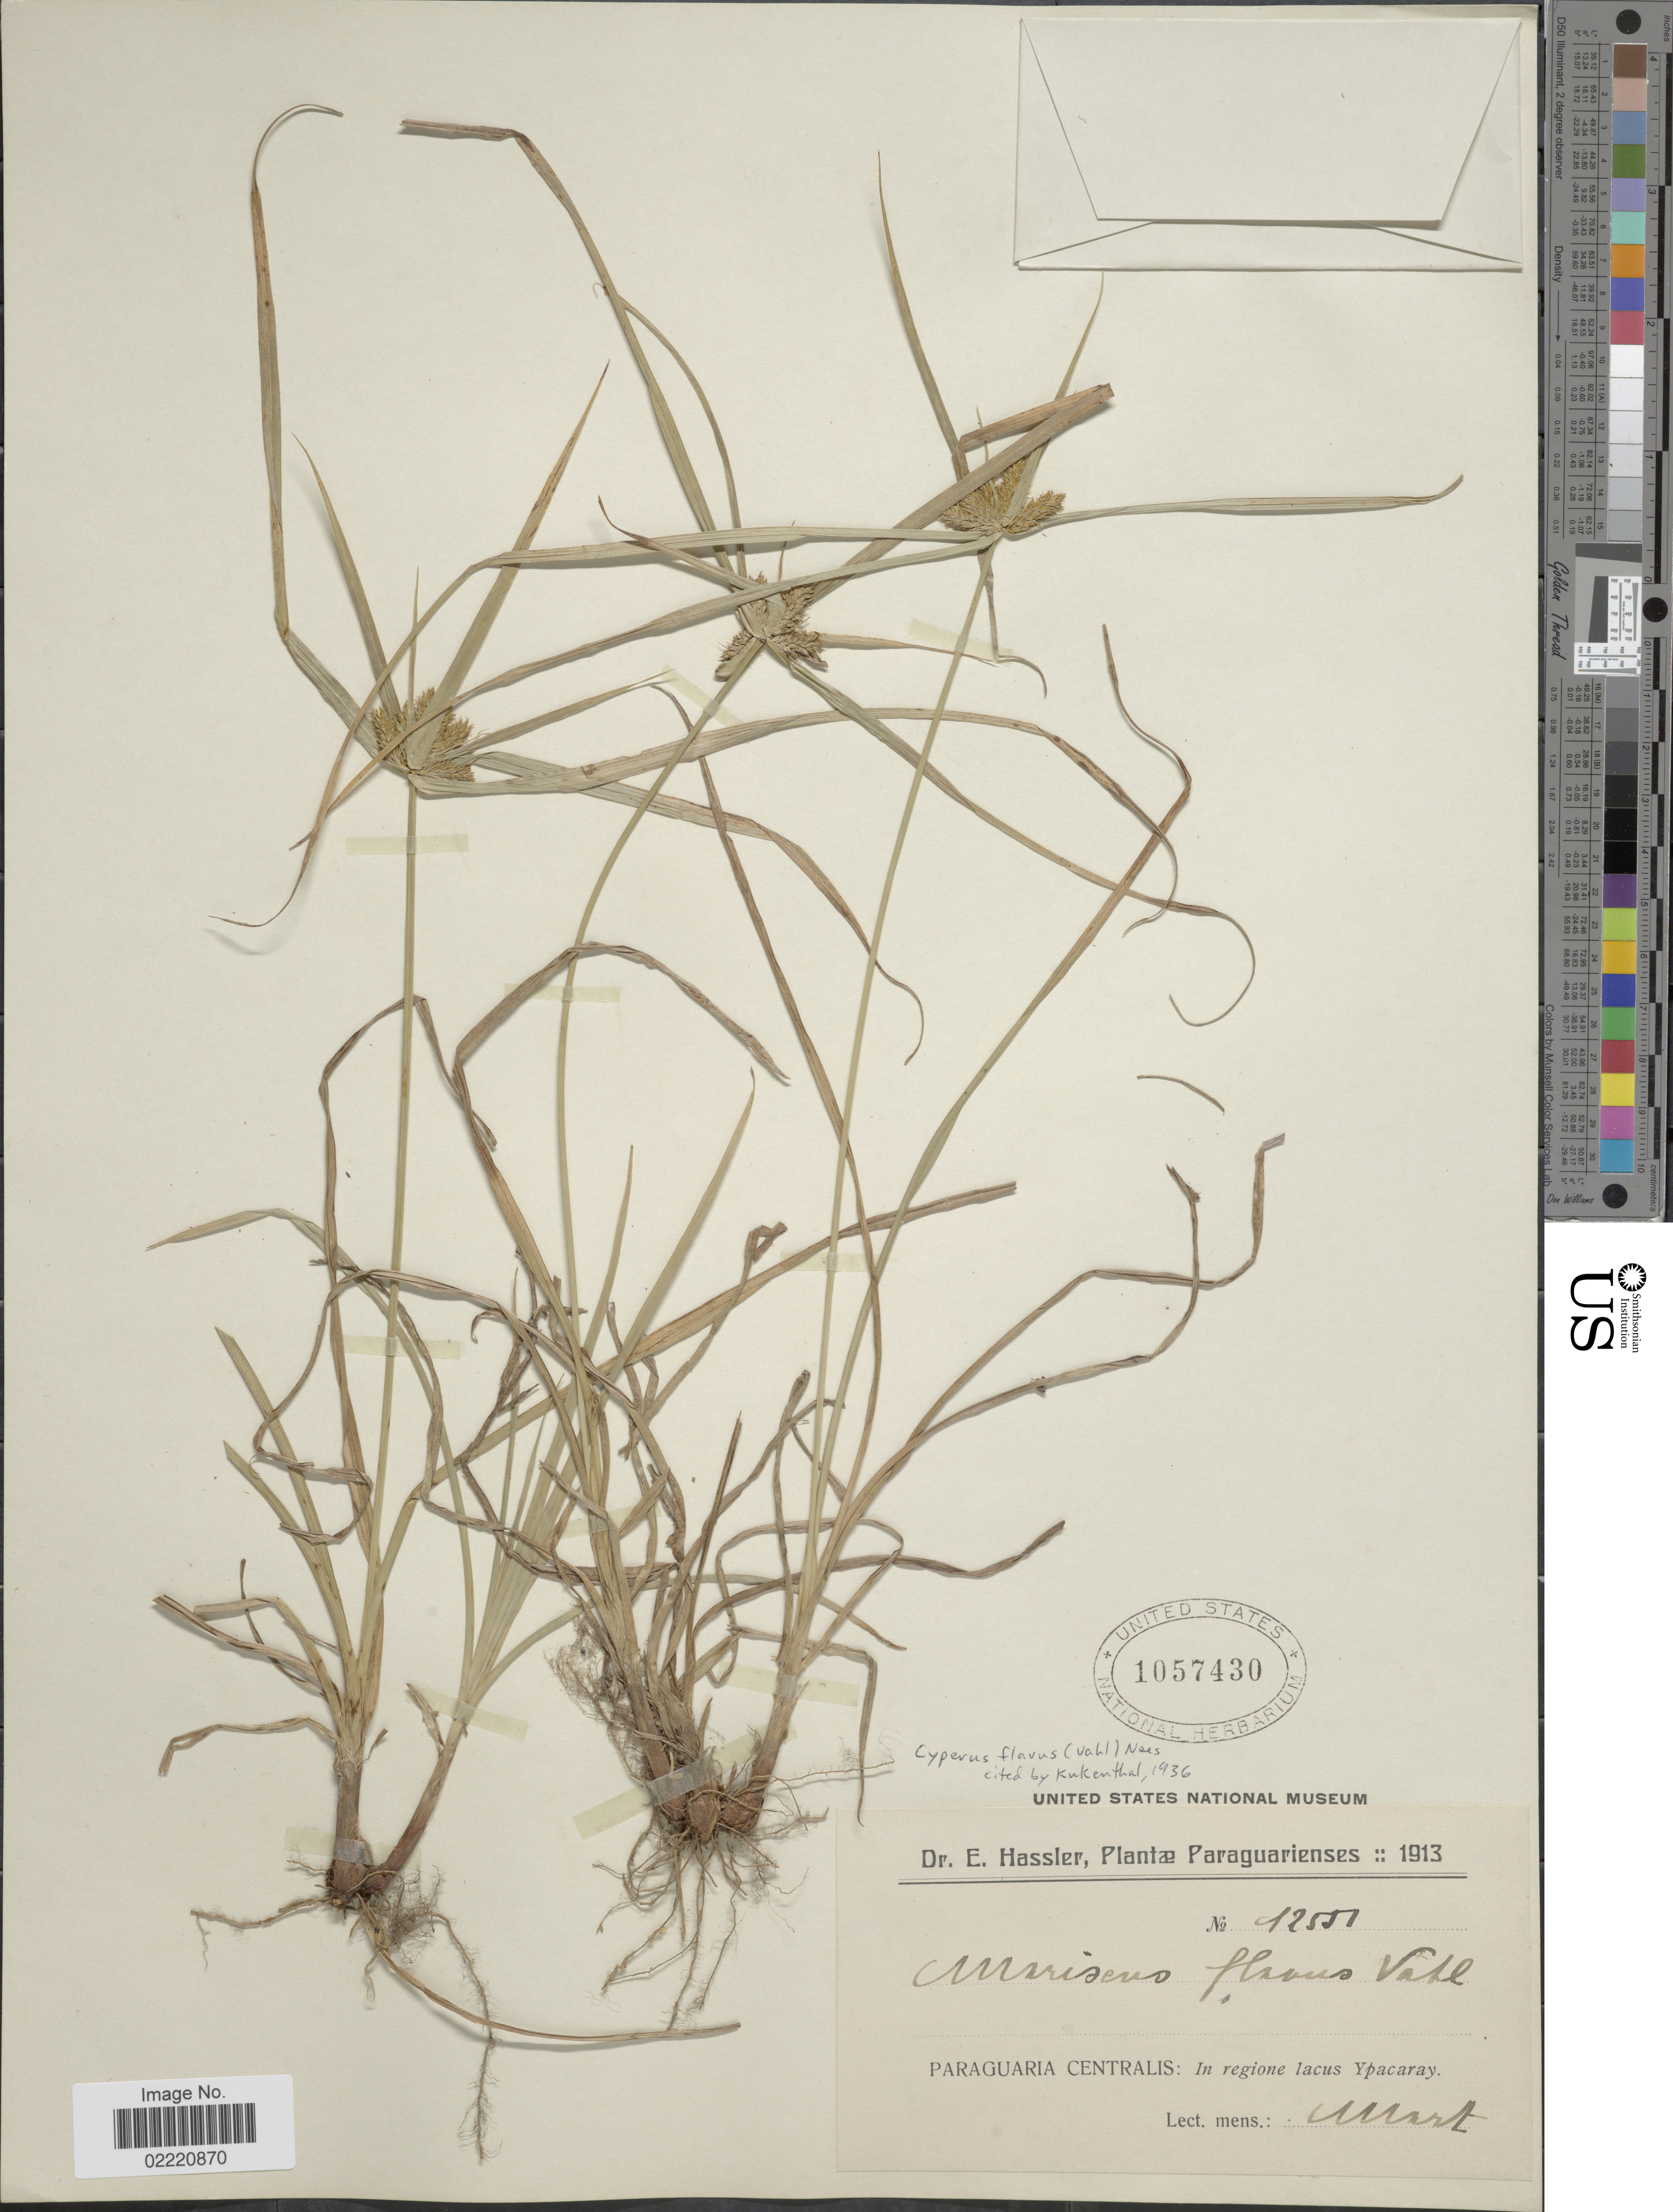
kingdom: Plantae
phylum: Tracheophyta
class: Liliopsida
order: Poales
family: Cyperaceae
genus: Cyperus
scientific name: Cyperus aggregatus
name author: (Willd.) Endl.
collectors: E. Hassler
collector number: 12551*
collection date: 1913-03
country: Paraguay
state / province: Central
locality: Paraguaria centralis: In regione lacus Ypacaray.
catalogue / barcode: US 1057430